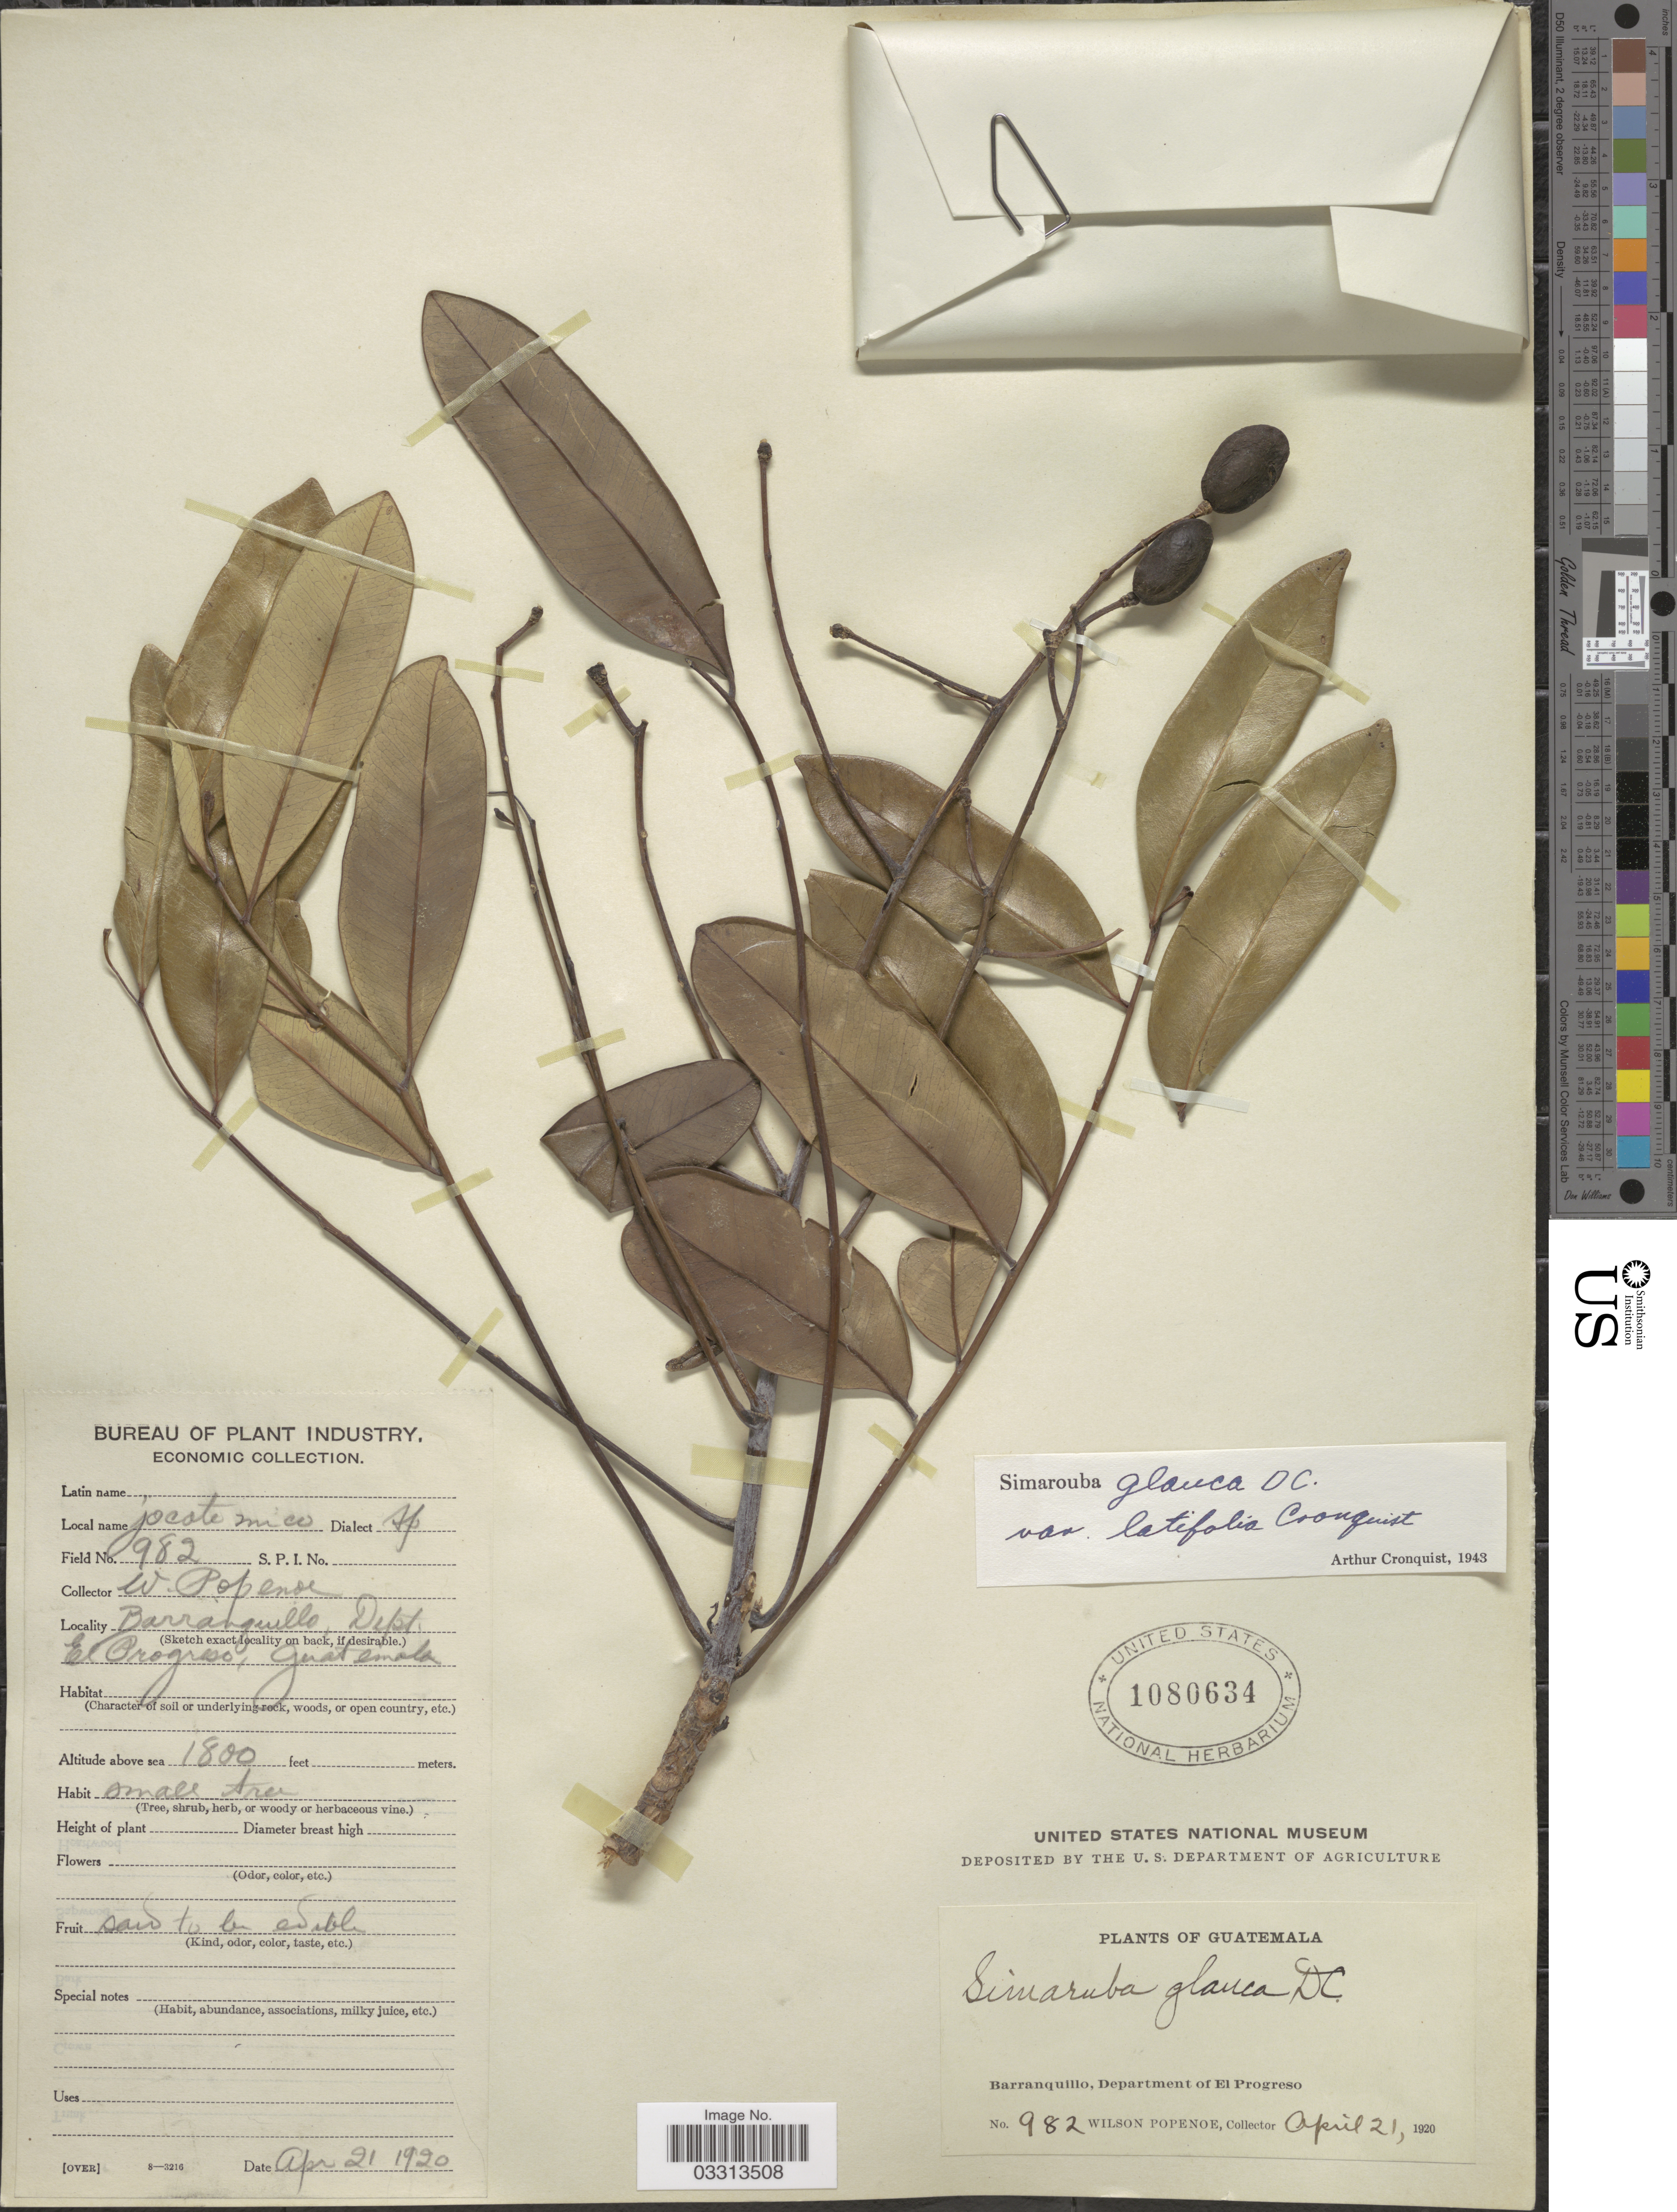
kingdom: Plantae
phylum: Tracheophyta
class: Magnoliopsida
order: Sapindales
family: Simaroubaceae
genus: Simarouba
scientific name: Simarouba glauca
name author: DC.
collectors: F. Popenoe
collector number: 982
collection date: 1920-04-21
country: Guatemala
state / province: El Progreso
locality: Barranquillo, Department of El Progreso.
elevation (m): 549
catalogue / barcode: US 1080634